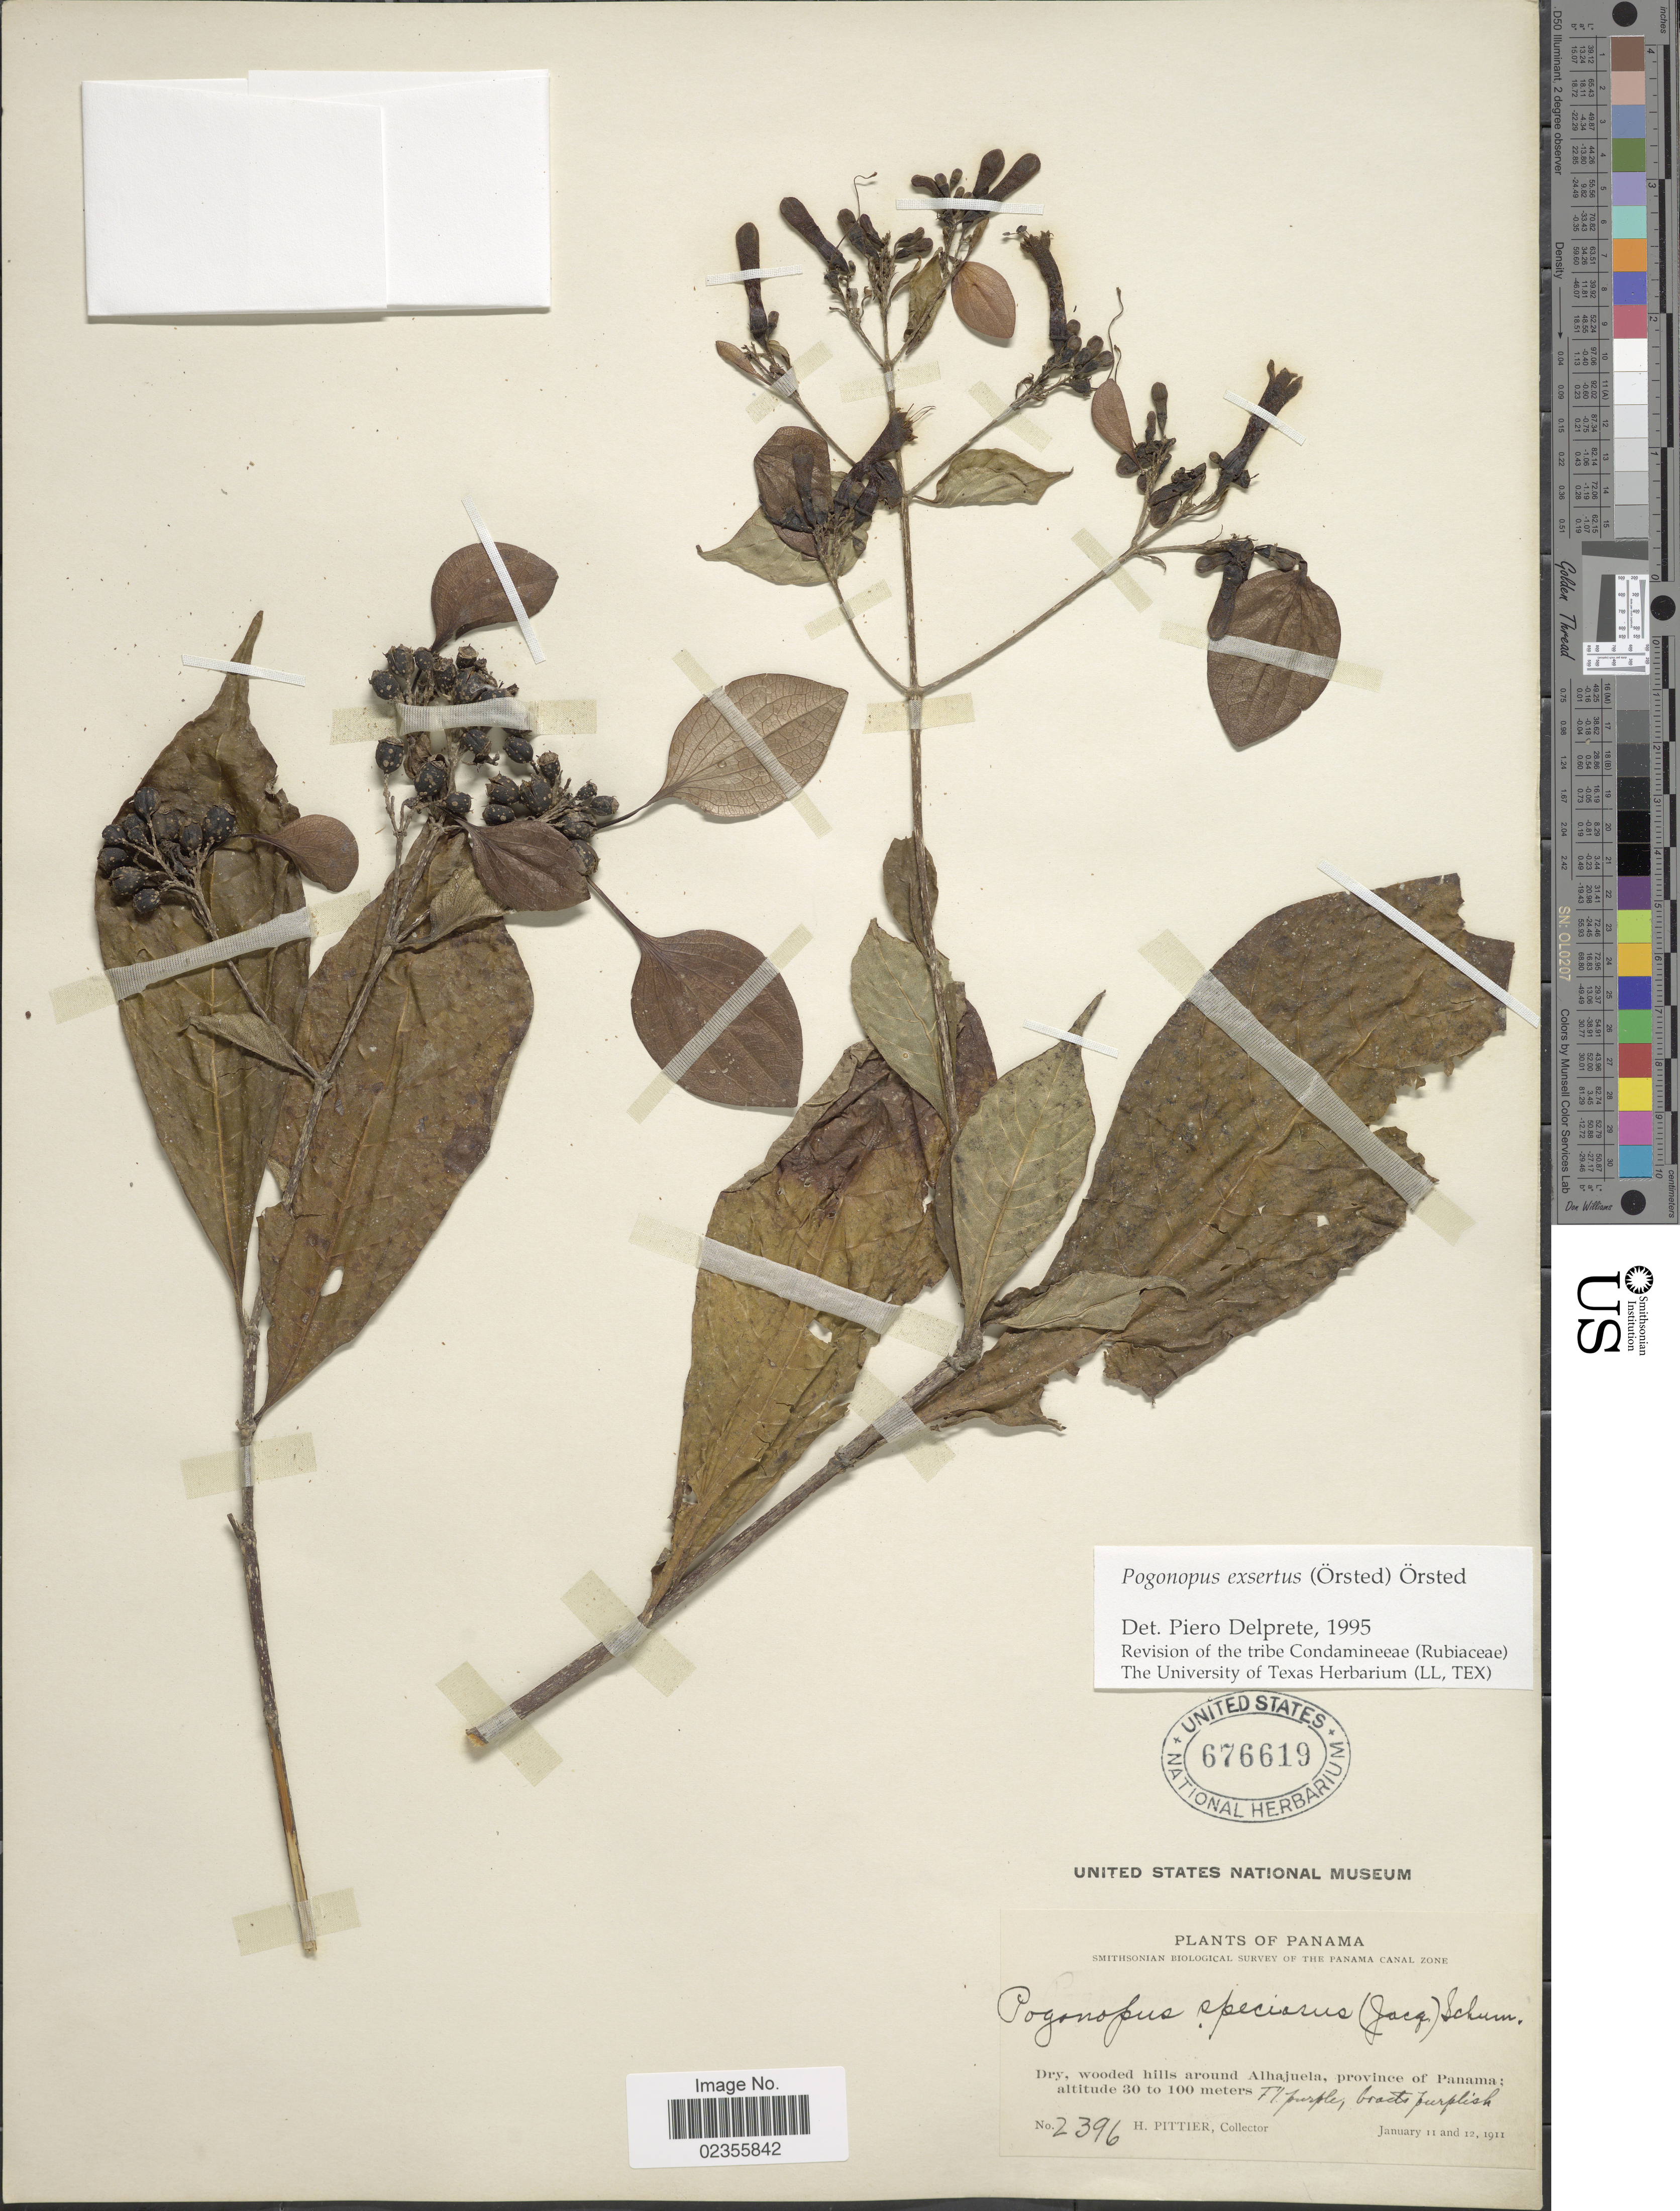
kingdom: Plantae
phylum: Tracheophyta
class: Magnoliopsida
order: Gentianales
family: Rubiaceae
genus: Pogonopus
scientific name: Pogonopus exsertus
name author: (Oerst.) Oerst.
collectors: H. F. Pittier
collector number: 2396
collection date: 1911-01-11/1911-01-12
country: Panama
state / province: Panamá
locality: Panama Canal Zone, dry, wooded hills around Alhajuela.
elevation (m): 30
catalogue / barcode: US 676619